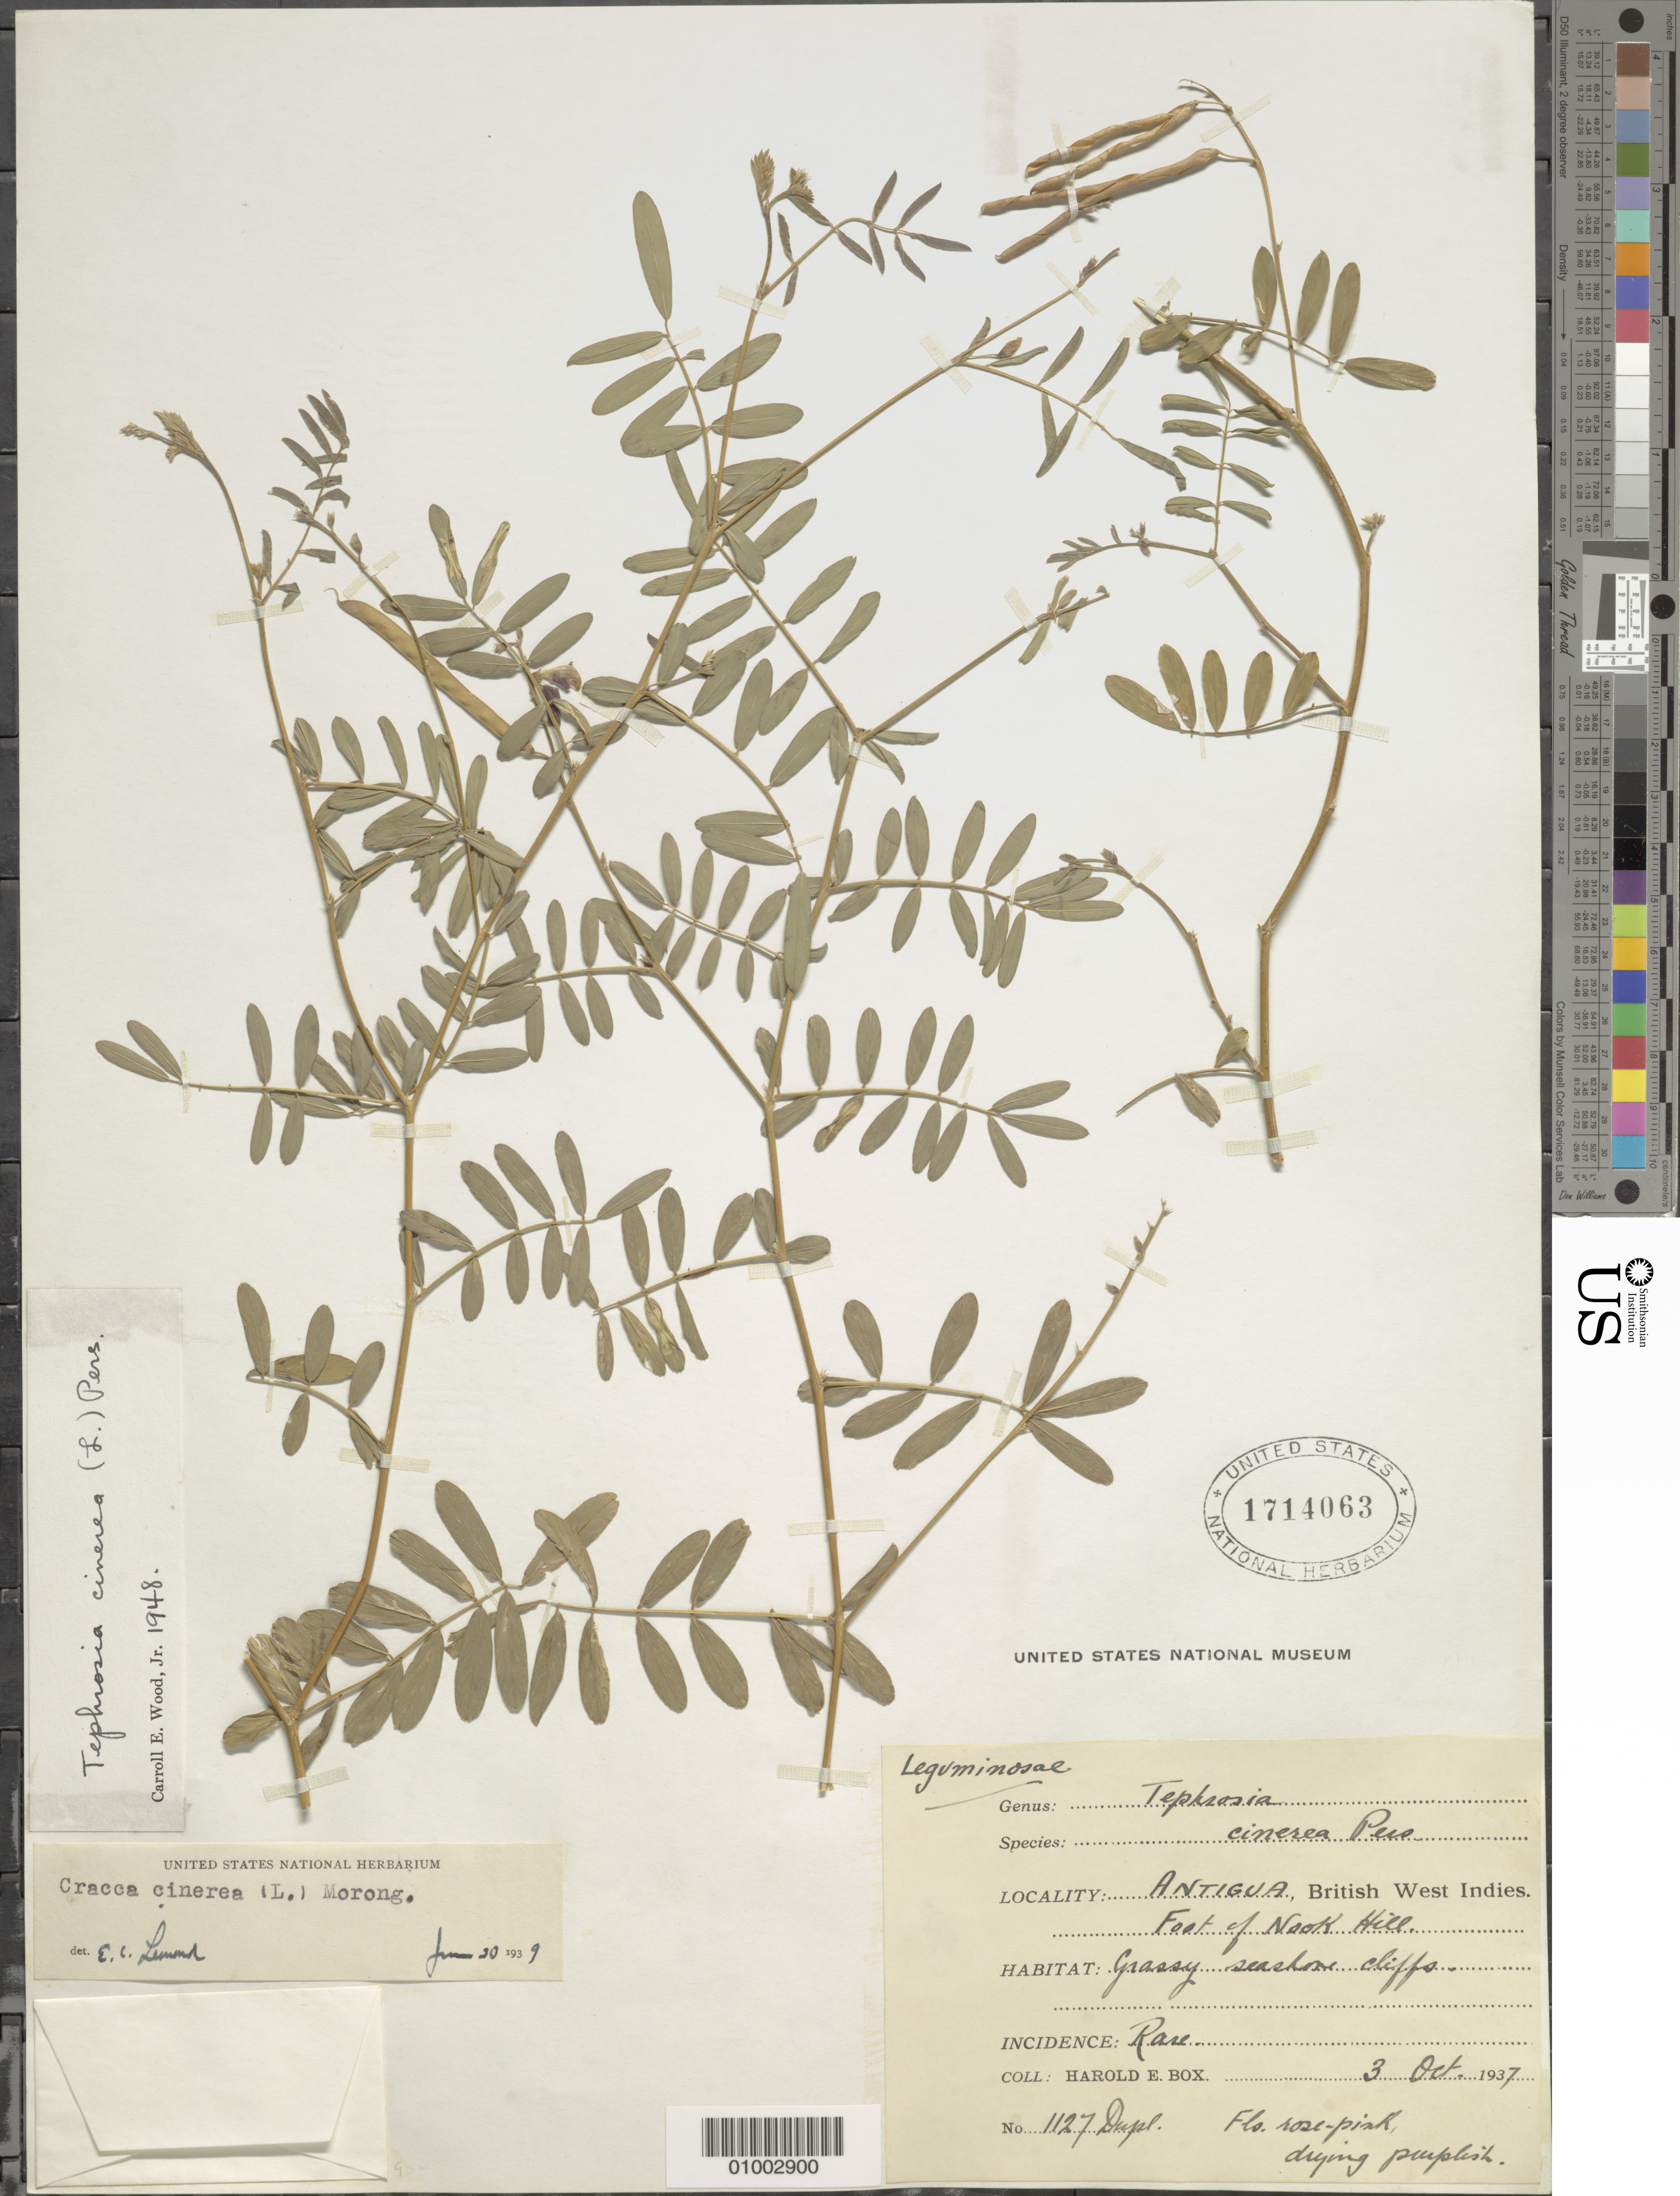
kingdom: Plantae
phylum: Tracheophyta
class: Magnoliopsida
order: Fabales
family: Fabaceae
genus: Tephrosia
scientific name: Tephrosia cinerea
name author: (L.) Pers.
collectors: H. E. Box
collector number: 1127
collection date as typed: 03 Oct 1937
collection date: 1937-10-03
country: Antigua and Barbuda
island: Antigua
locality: Grassy seashore cliffs, Foot of Nook Hill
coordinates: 0 N, 0 E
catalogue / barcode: US 1714063